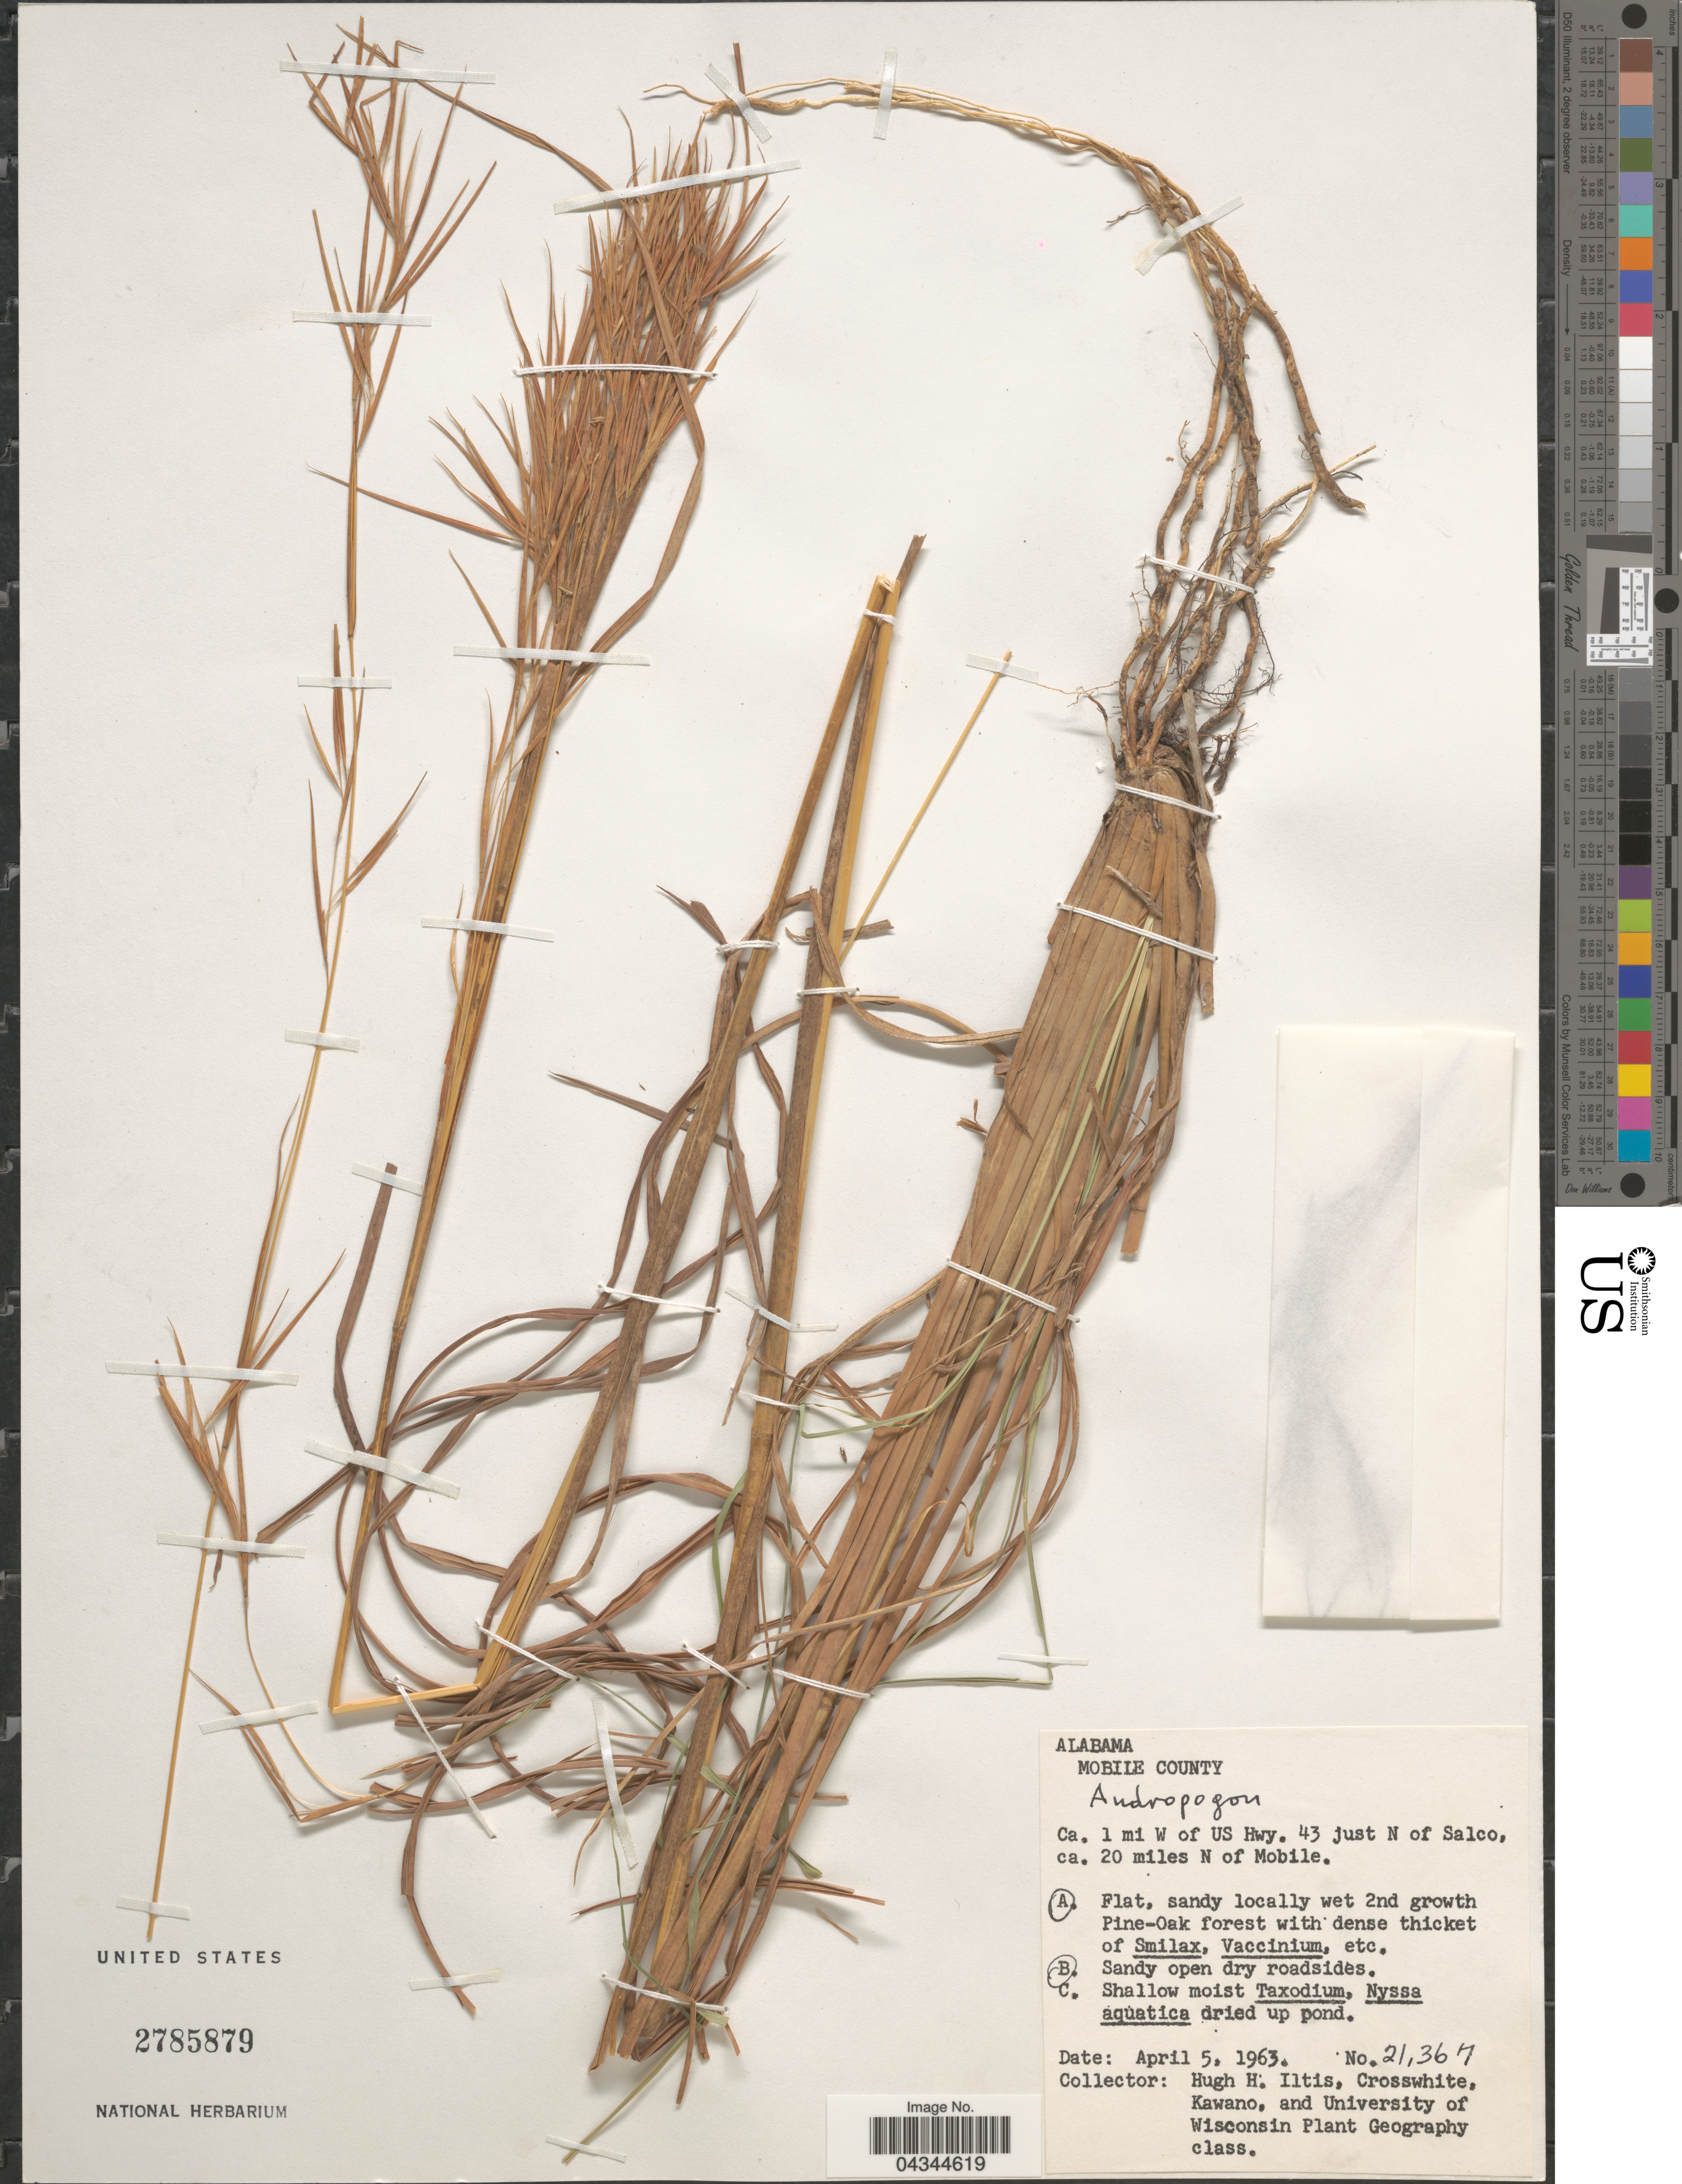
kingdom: Plantae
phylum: Tracheophyta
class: Liliopsida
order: Poales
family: Poaceae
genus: Andropogon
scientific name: Andropogon sp.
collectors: H. H. Iltis, Crosswhite, Kawano & Univ. of Wisconsin Plant Geography class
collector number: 21367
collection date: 1963-04-05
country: United States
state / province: Alabama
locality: Mobile County. Ca. 1 mi W of US Hwy. 43 just N of Salco, ca. 20 miles N of Mobile.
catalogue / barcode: US 2785879